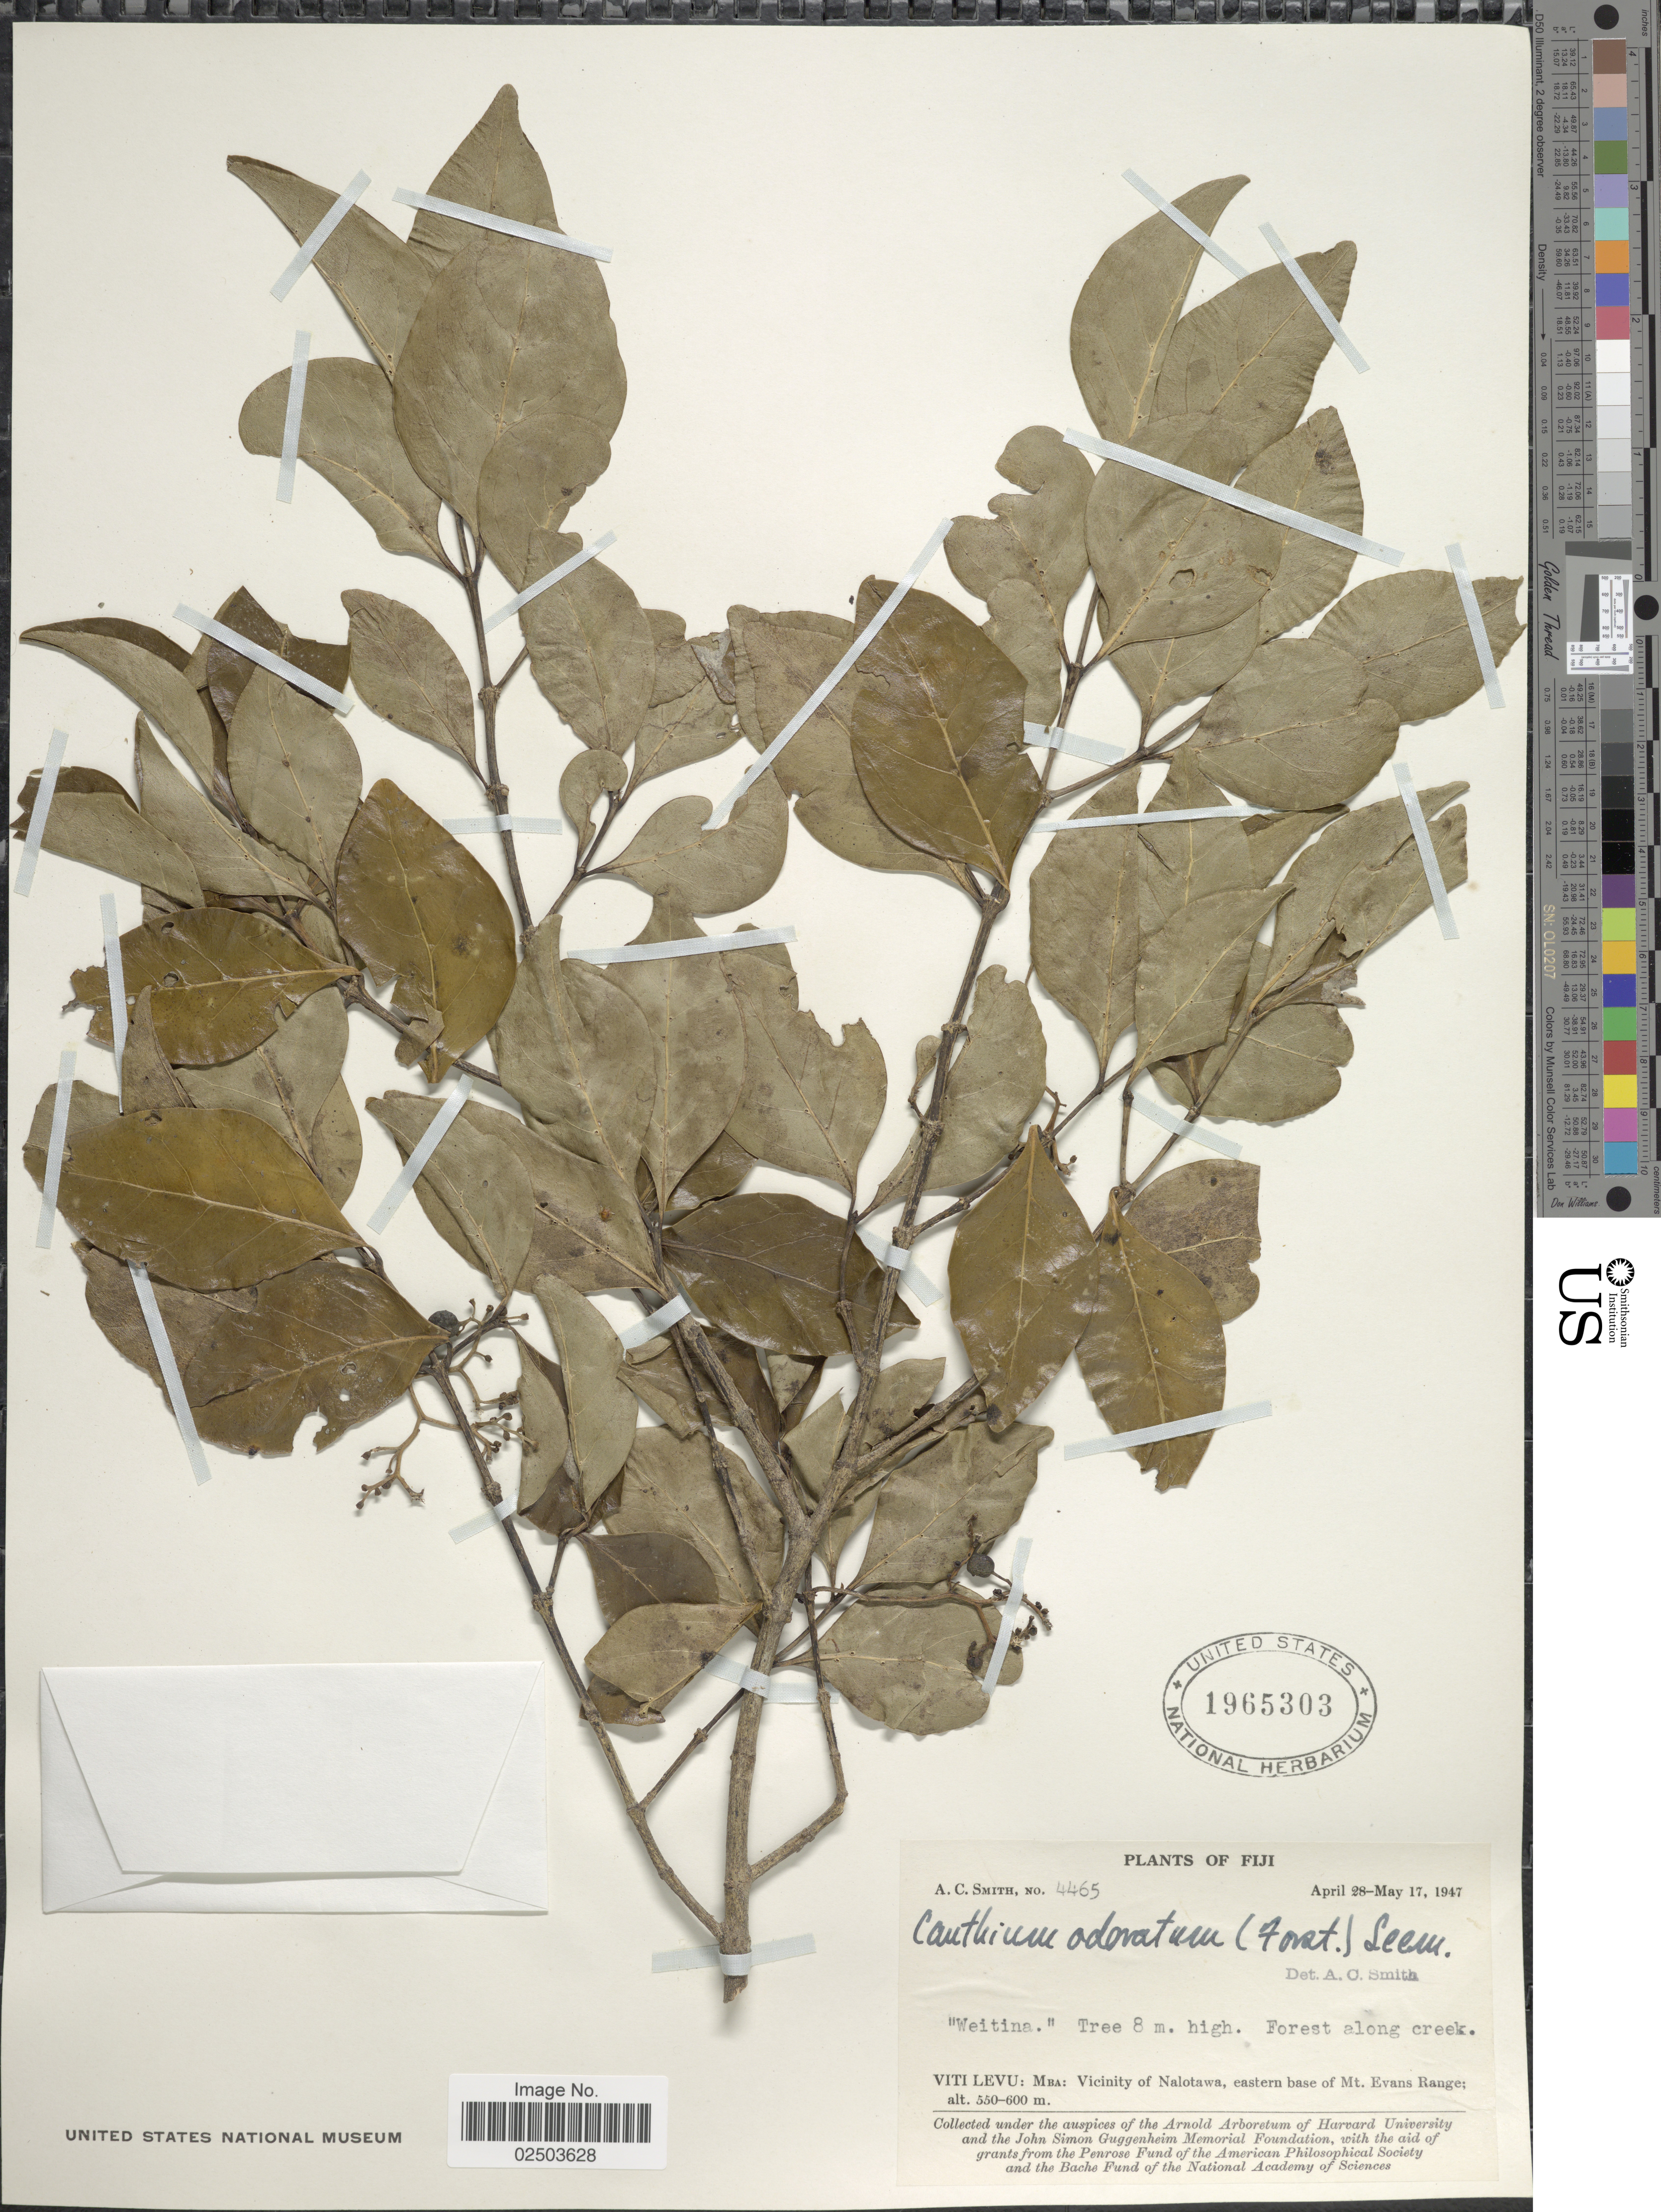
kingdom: Plantae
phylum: Tracheophyta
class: Magnoliopsida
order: Gentianales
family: Rubiaceae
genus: Psydrax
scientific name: Psydrax odorata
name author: (G. Forst.) A.C. Sm. & S.P. Darwin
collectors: A. C. Smith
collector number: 4465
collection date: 1947-04-28/1947-05-17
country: Fiji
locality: Viti Levu: Mba: Vicinity of Nalotawa, eastern base of Mt. Evans Range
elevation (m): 550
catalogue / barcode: US 1965303